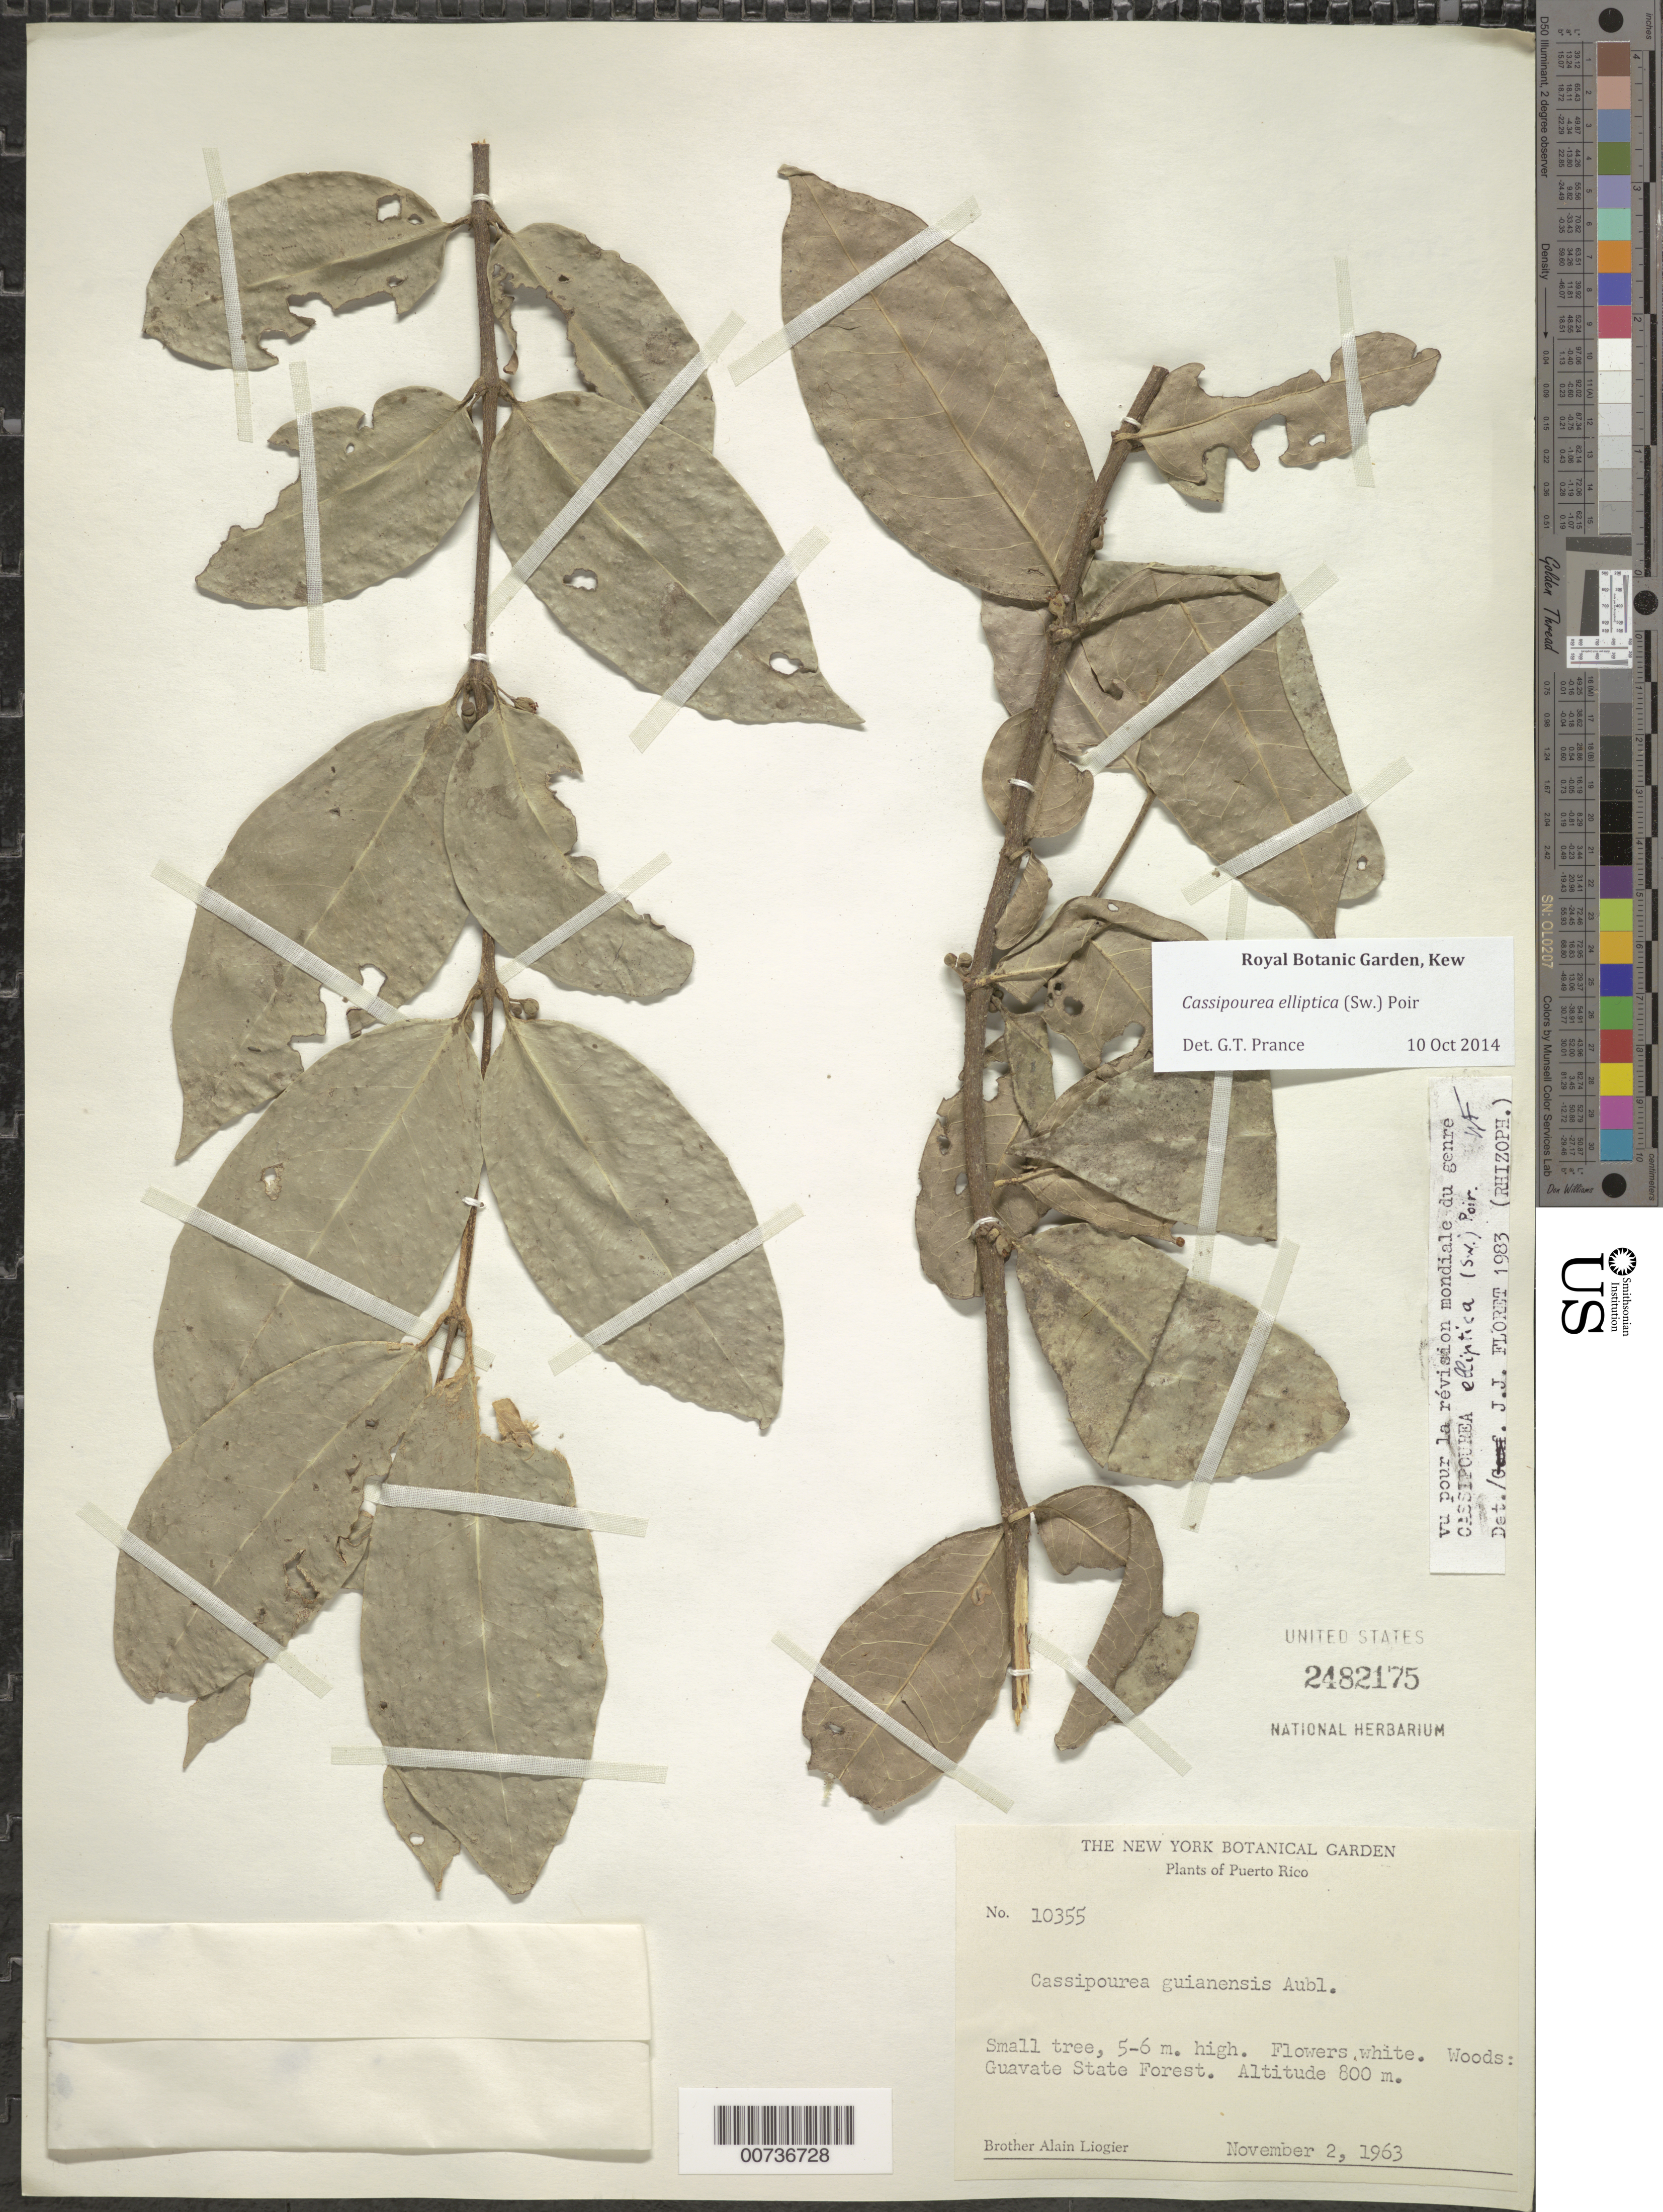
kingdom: Plantae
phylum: Tracheophyta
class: Magnoliopsida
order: Malpighiales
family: Rhizophoraceae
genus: Cassipourea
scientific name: Cassipourea elliptica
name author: (Sw.) Poir.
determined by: Prance, G. T.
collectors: A. H. Liogier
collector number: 10355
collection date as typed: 02 Nov 1963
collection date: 1963-11-02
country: Puerto Rico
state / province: Cayey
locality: Guavate State Forest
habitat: Woods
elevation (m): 800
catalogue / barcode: US 2482175